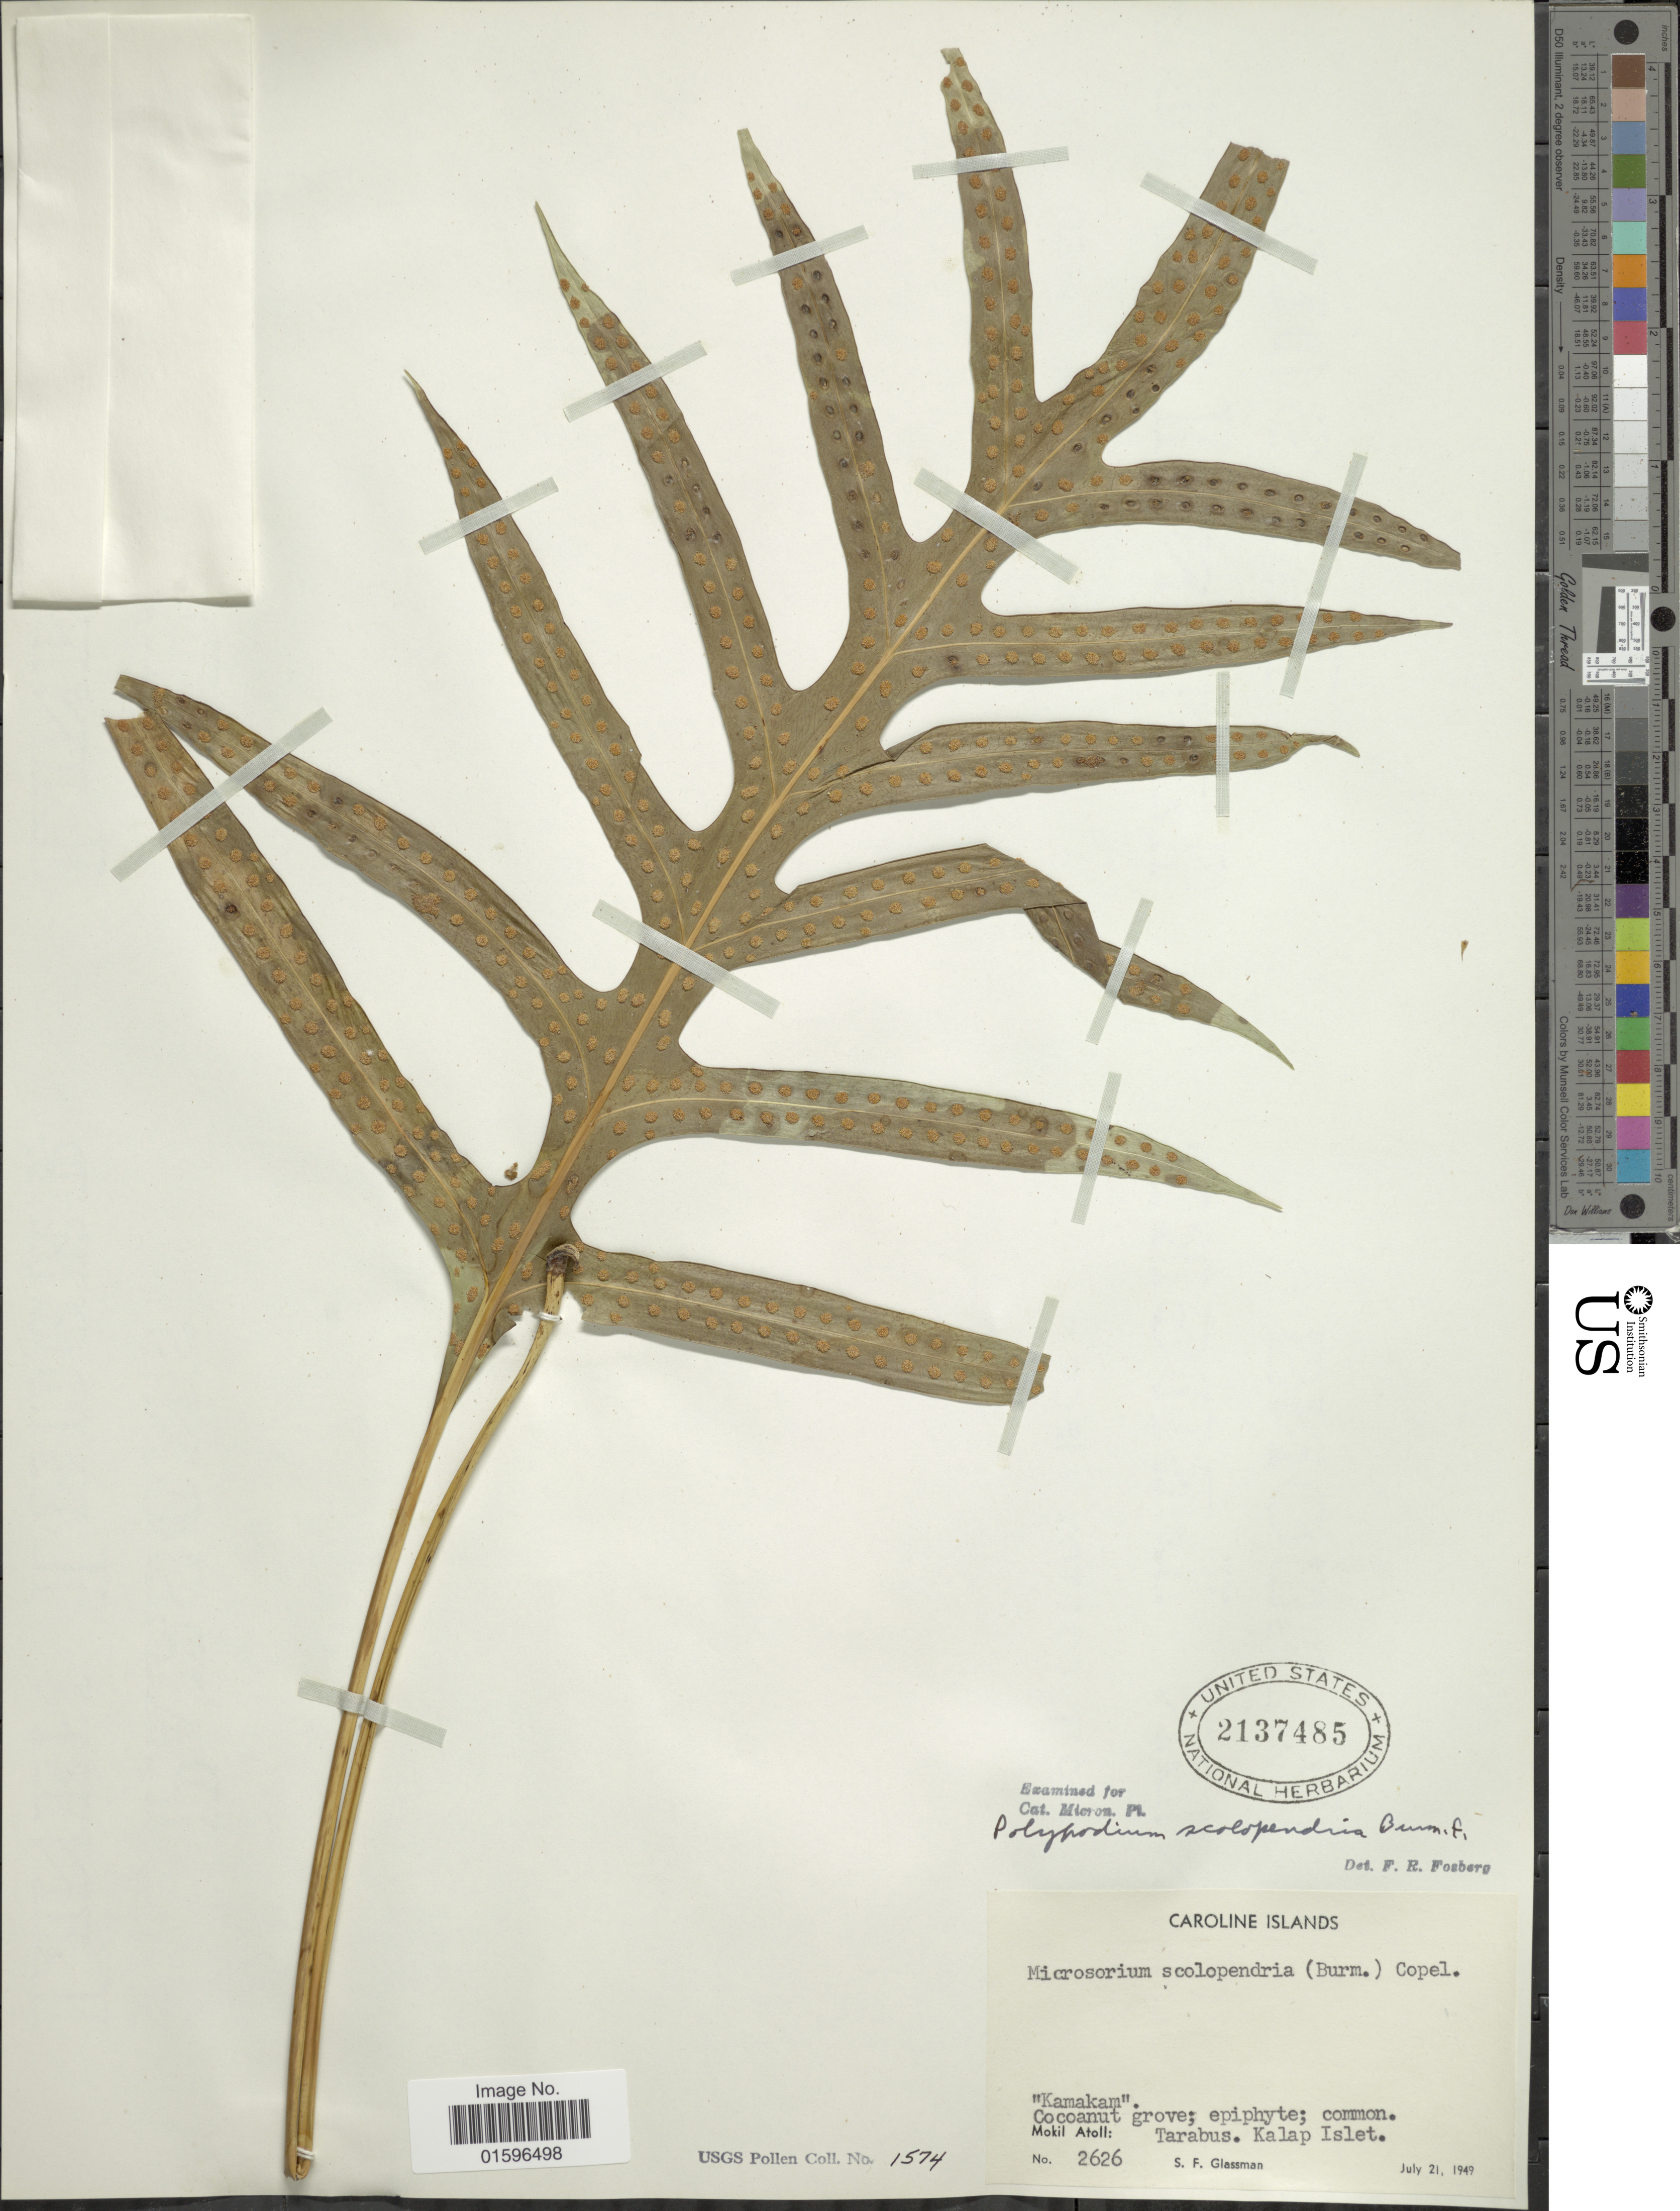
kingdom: Plantae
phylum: Tracheophyta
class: Polypodiopsida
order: Polypodiales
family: Polypodiaceae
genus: Polypodium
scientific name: Polypodium scolopendria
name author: Burm. f.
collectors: S. F. Glassman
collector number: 2626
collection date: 1949-07-21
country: Micronesia, Federated States of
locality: Carolines Islands, Mokil Atoll: Tarabus. Kalap Islet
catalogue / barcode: US 2137485